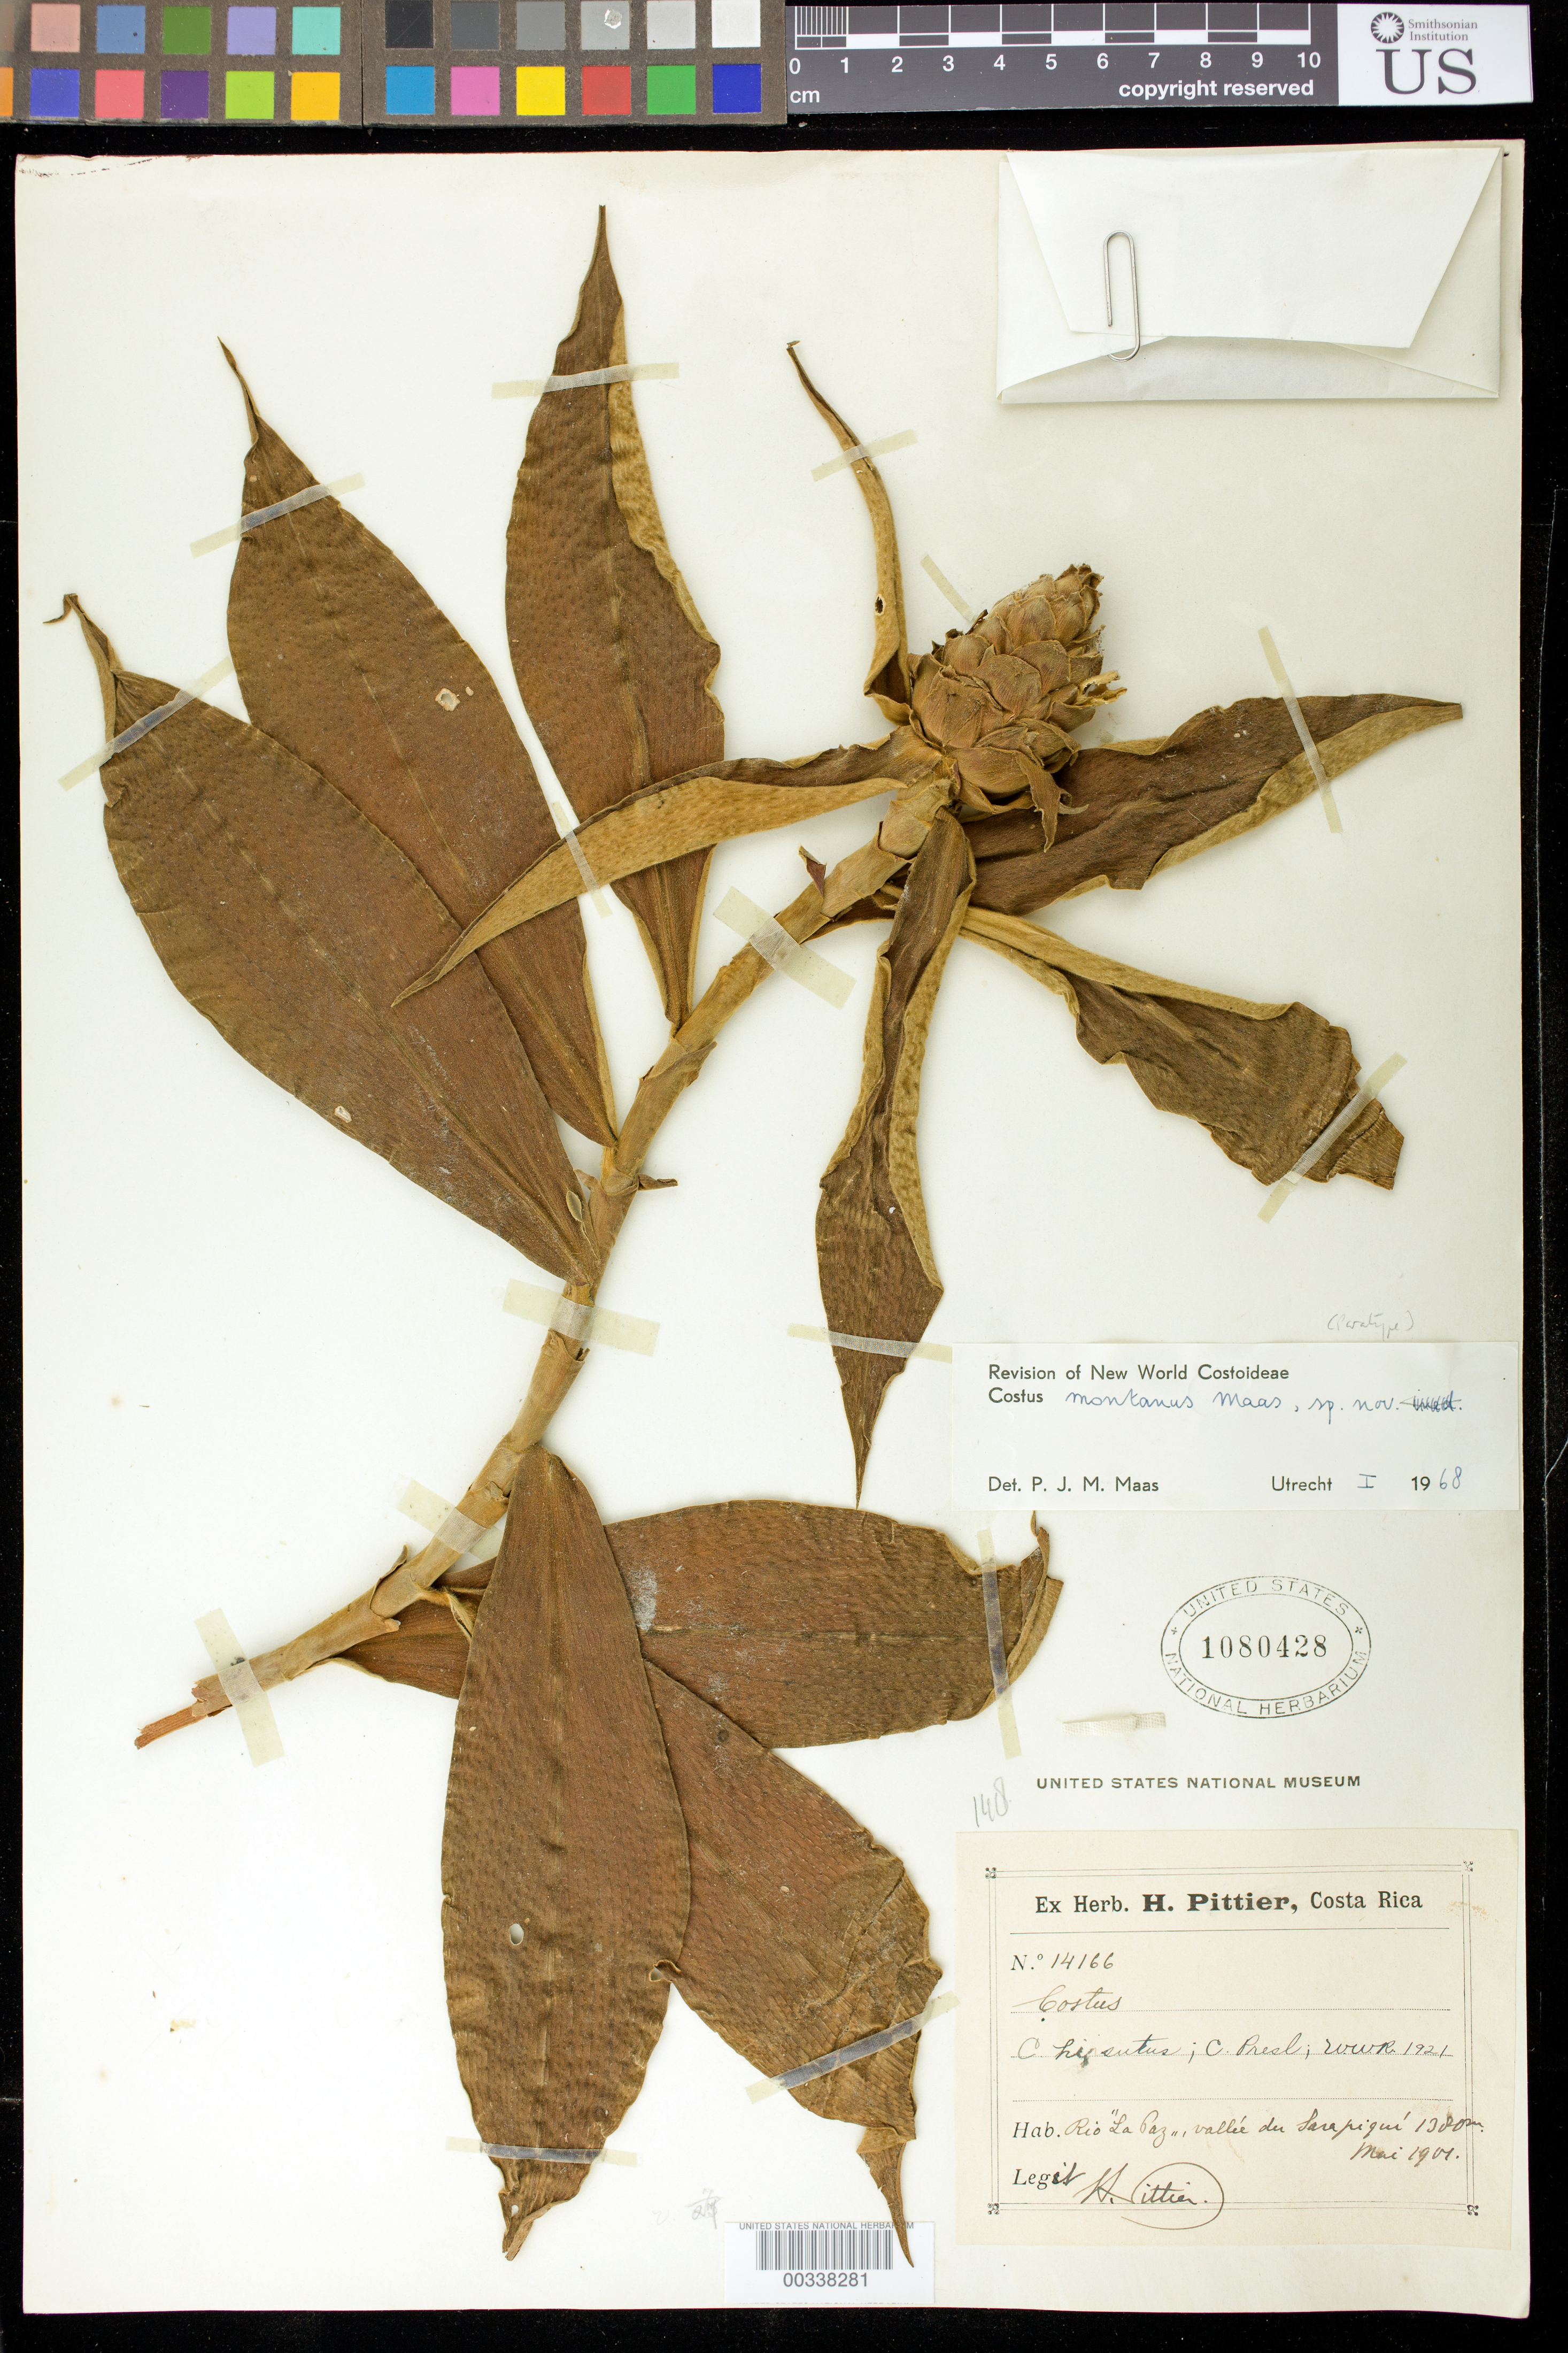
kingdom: Plantae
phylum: Tracheophyta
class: Liliopsida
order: Zingiberales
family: Costaceae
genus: Costus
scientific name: Costus montanus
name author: Maas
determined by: Maas, Paul J. M.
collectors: H. F. Pittier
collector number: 14166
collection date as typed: May 1901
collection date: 1901-05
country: Costa Rica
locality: Rio "La Paz", vallee du Sarapiqui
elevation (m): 1300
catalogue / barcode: US 1080428